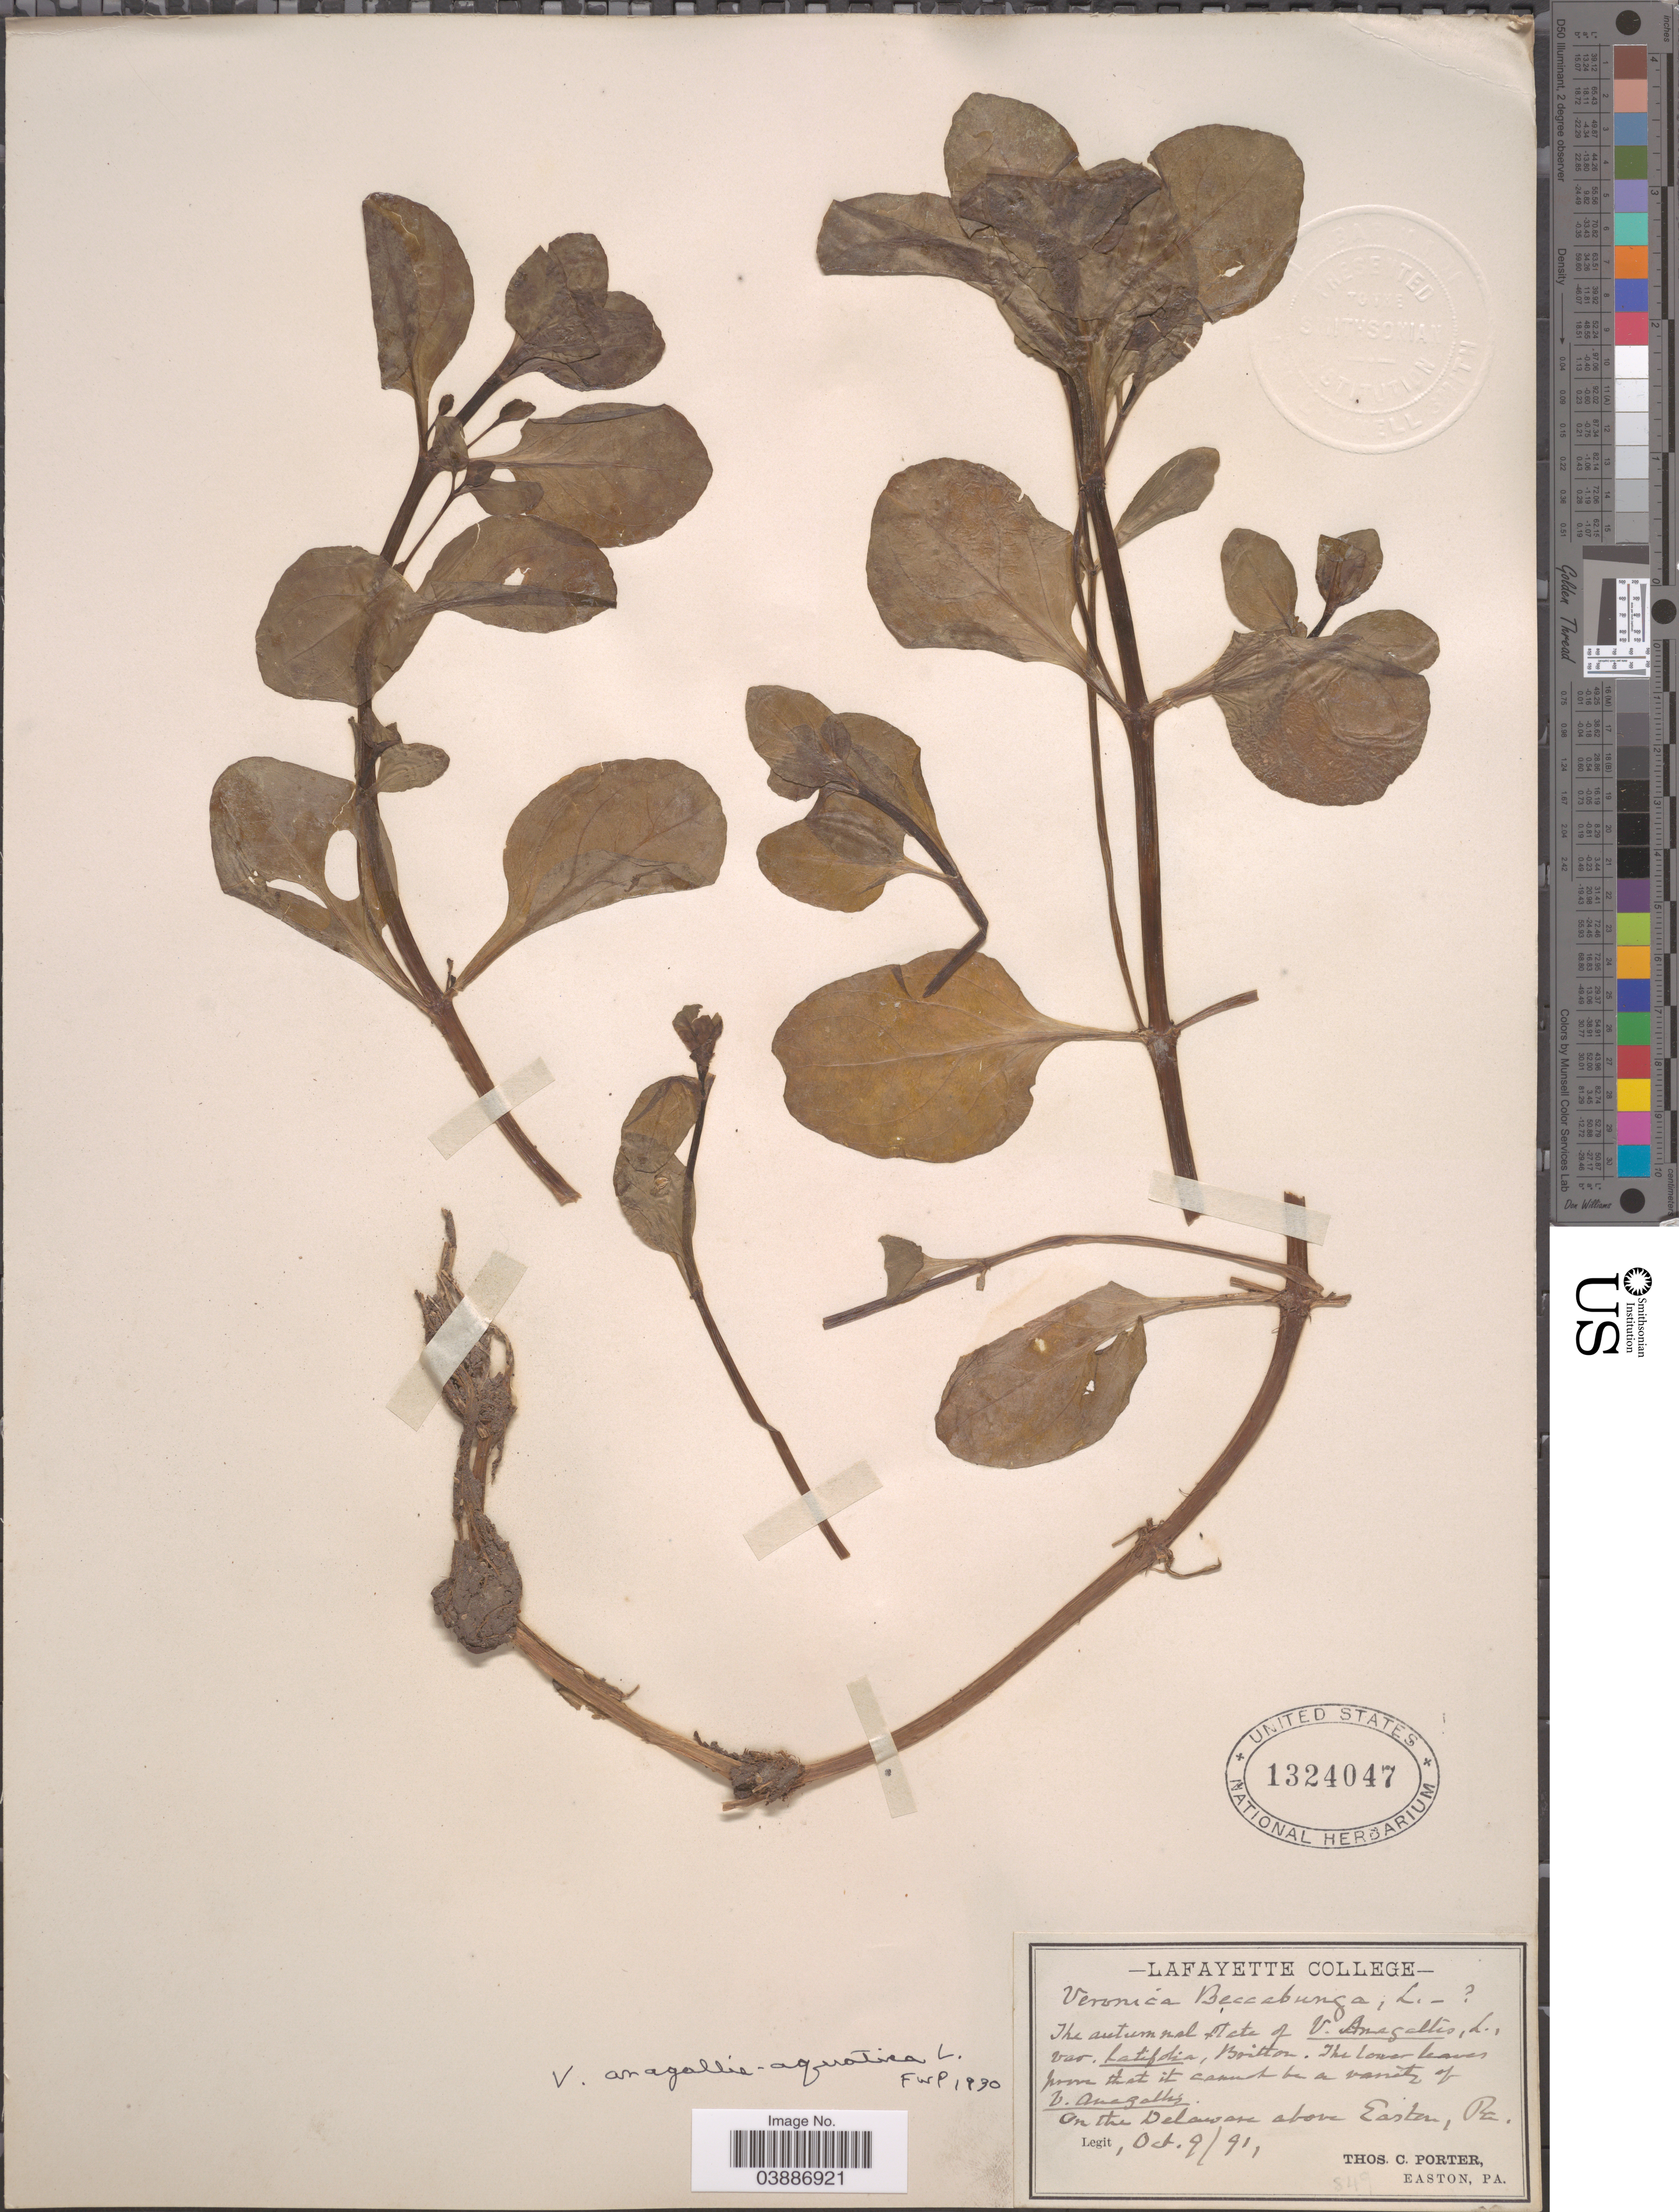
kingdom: Plantae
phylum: Tracheophyta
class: Magnoliopsida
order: Lamiales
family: Plantaginaceae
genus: Veronica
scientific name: Veronica anagallis-aquatica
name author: L.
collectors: T. Porter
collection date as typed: Transcribed d/m/y: 9/10/91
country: United States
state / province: Pennsylvania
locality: On the Delaware above Easton.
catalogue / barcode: US 1324047